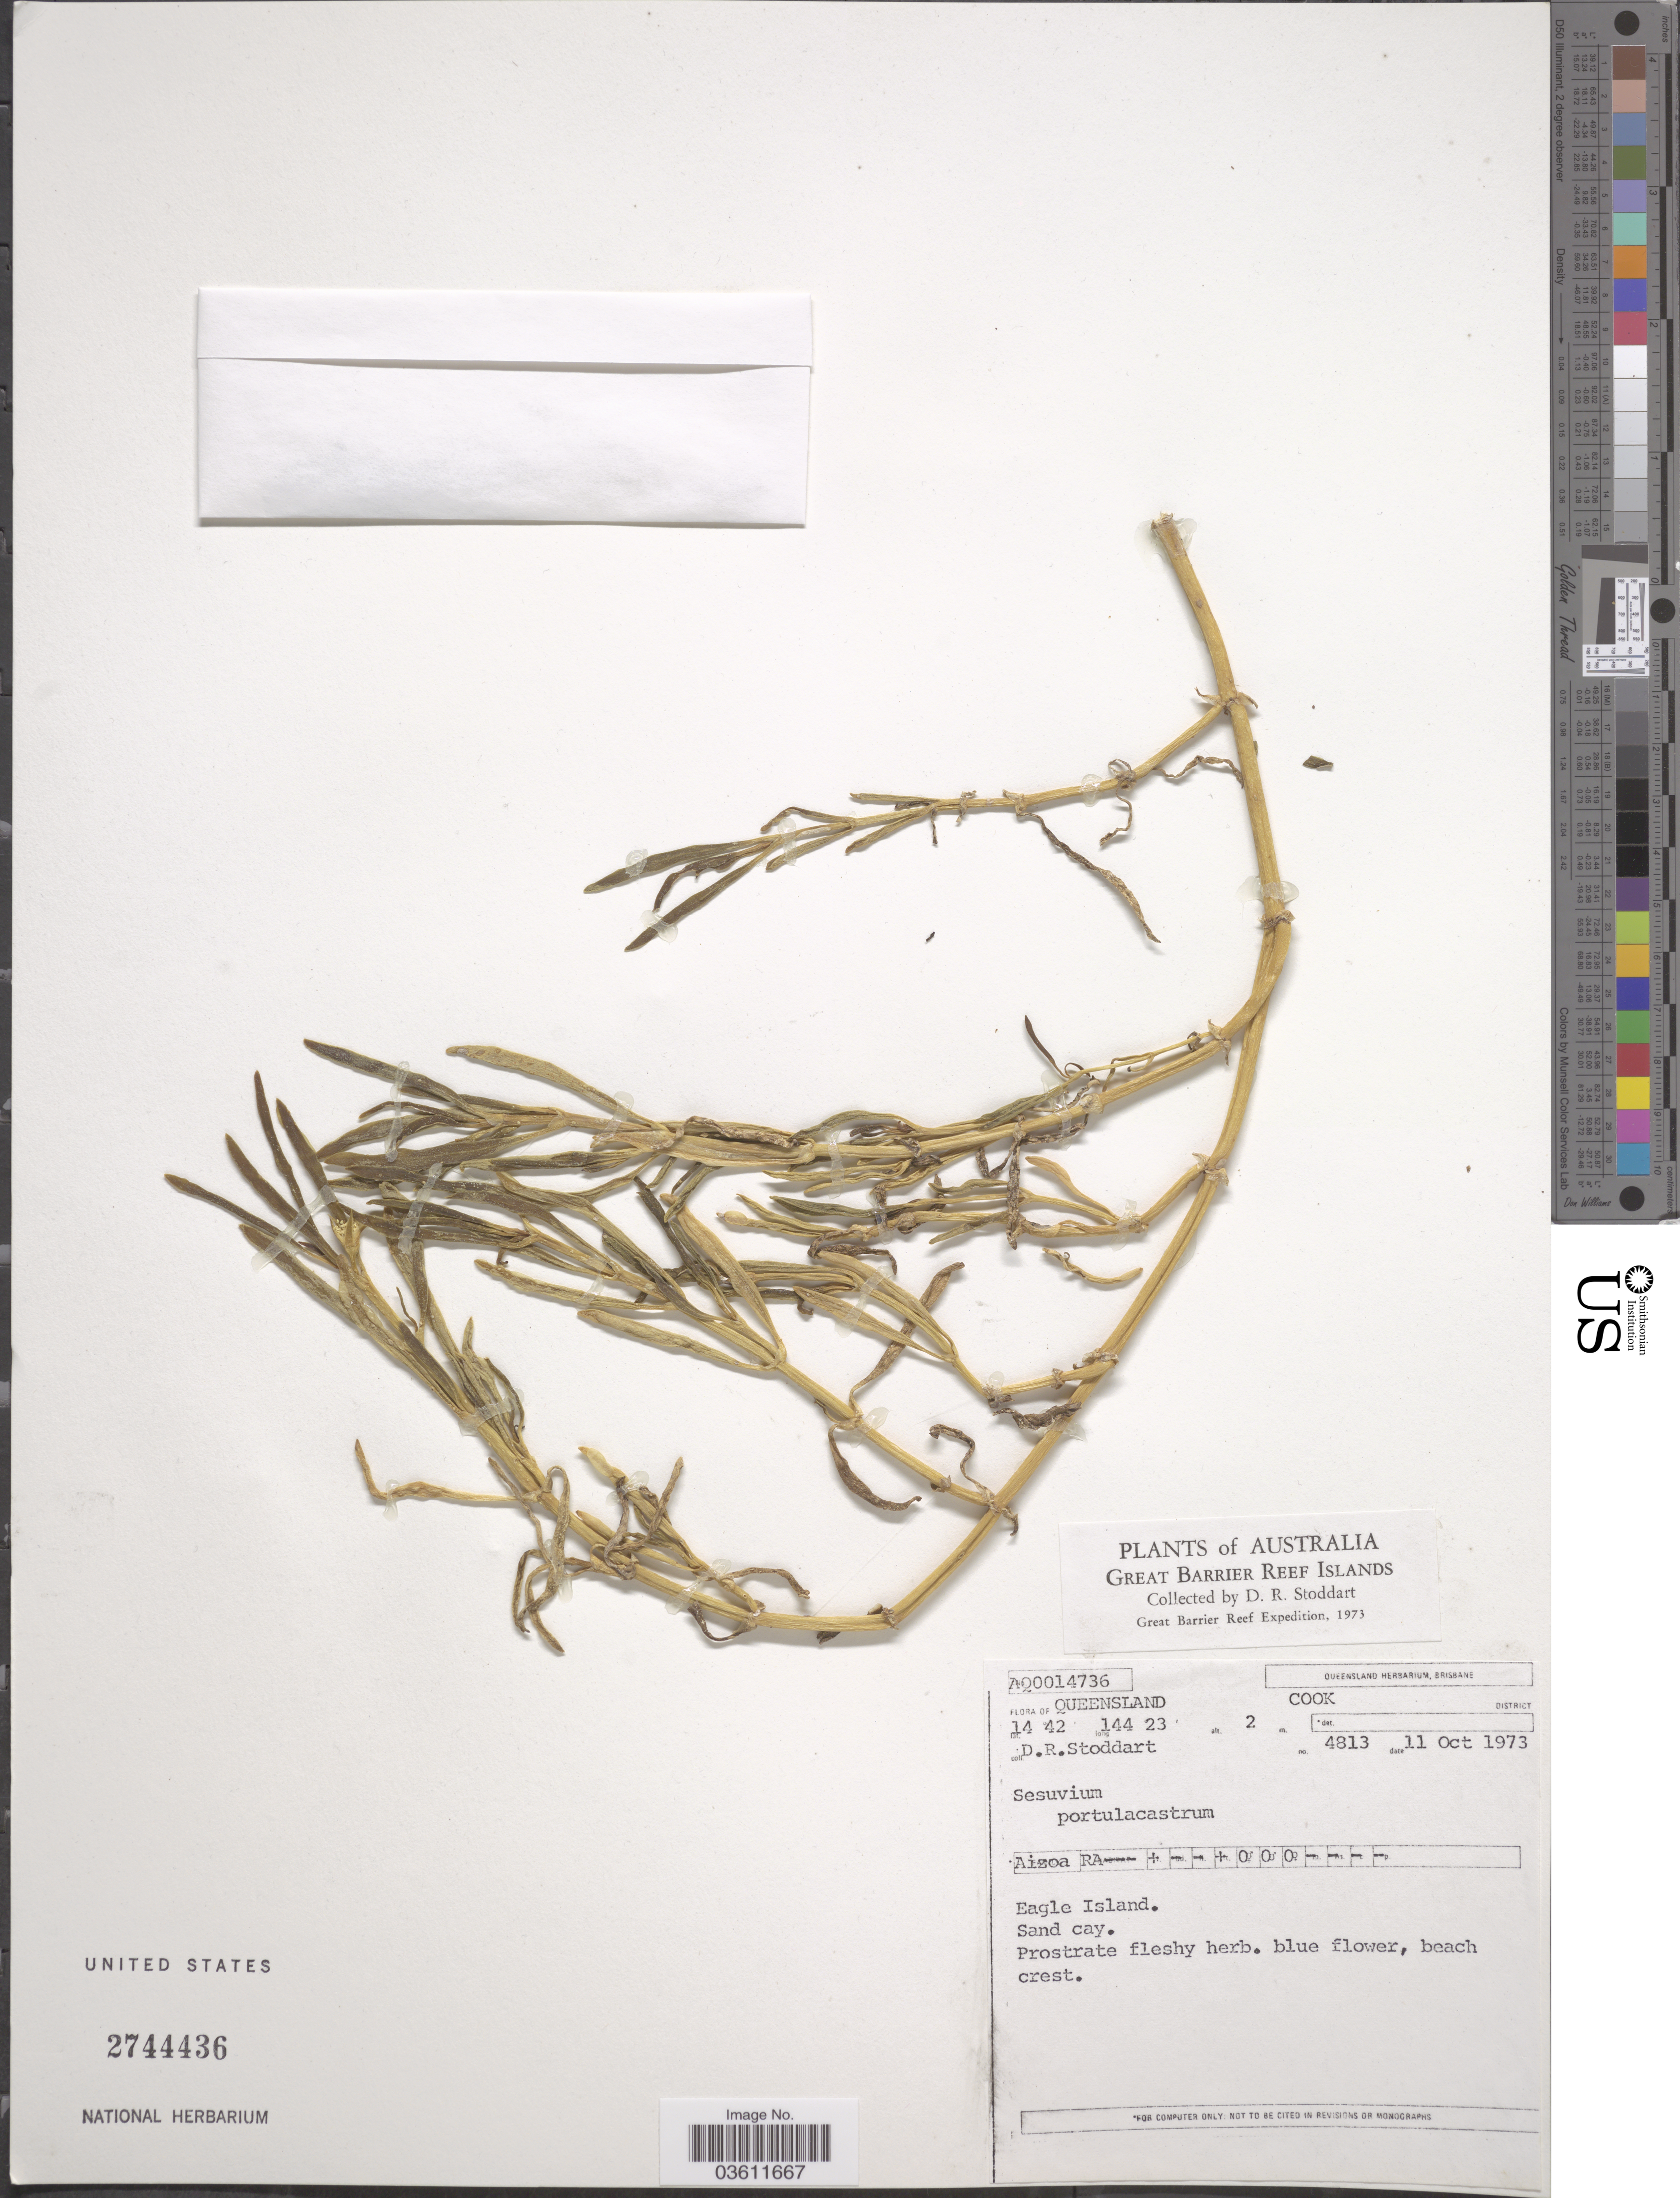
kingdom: Plantae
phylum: Tracheophyta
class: Magnoliopsida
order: Caryophyllales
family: Aizoaceae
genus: Sesuvium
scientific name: Sesuvium portulacastrum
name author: (L.) L.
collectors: D. R. Stoddart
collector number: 4813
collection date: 1973-10-11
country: Australia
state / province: Queensland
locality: Cook District. Eagle Island. Sand cay. Great Barrier Reef Islands.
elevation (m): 2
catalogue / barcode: US 2744436